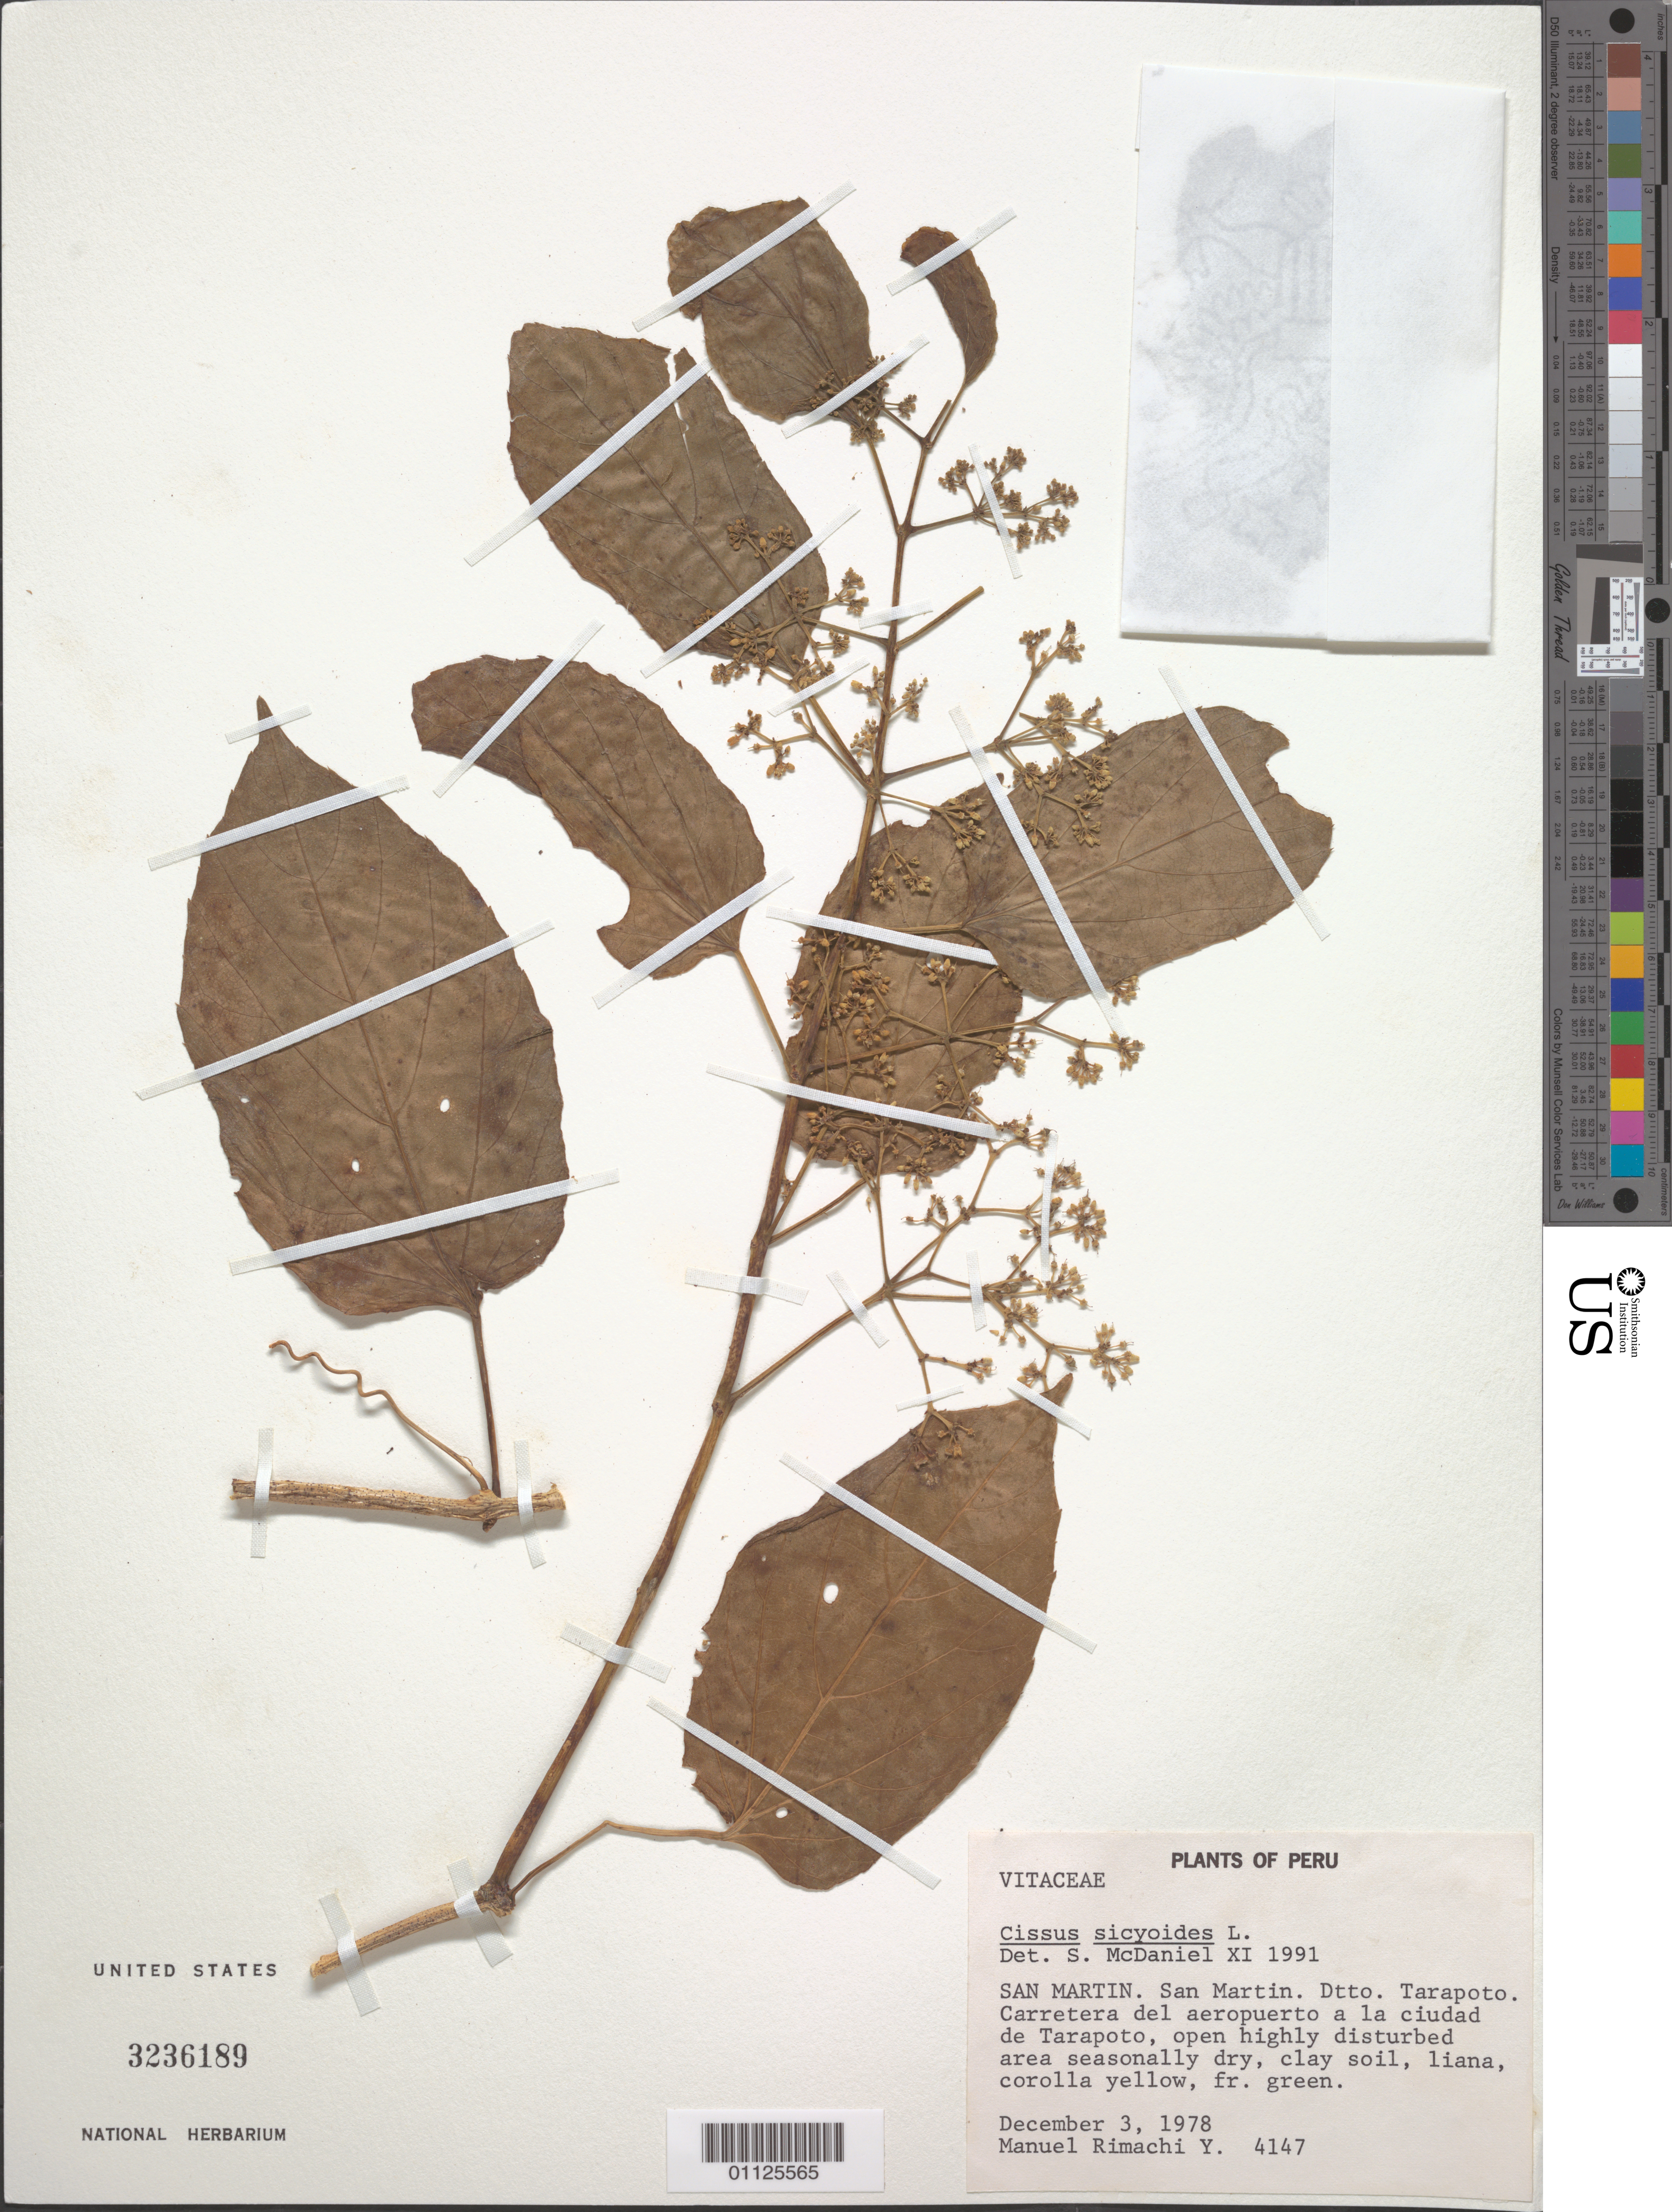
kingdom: Plantae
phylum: Tracheophyta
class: Magnoliopsida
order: Vitales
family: Vitaceae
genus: Cissus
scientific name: Cissus verticillata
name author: (L.) Nicolson & C.E. Jarvis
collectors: M. Rimachi Y.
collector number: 4147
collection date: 1978-12-03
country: Peru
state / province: San Martín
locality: Dtto. Tarapoto. Carretera del aeropuerto a la ciudad de Tarapoto.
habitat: Open highly disturbed area seasonally dry, clay soil, liana.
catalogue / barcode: US 3236189